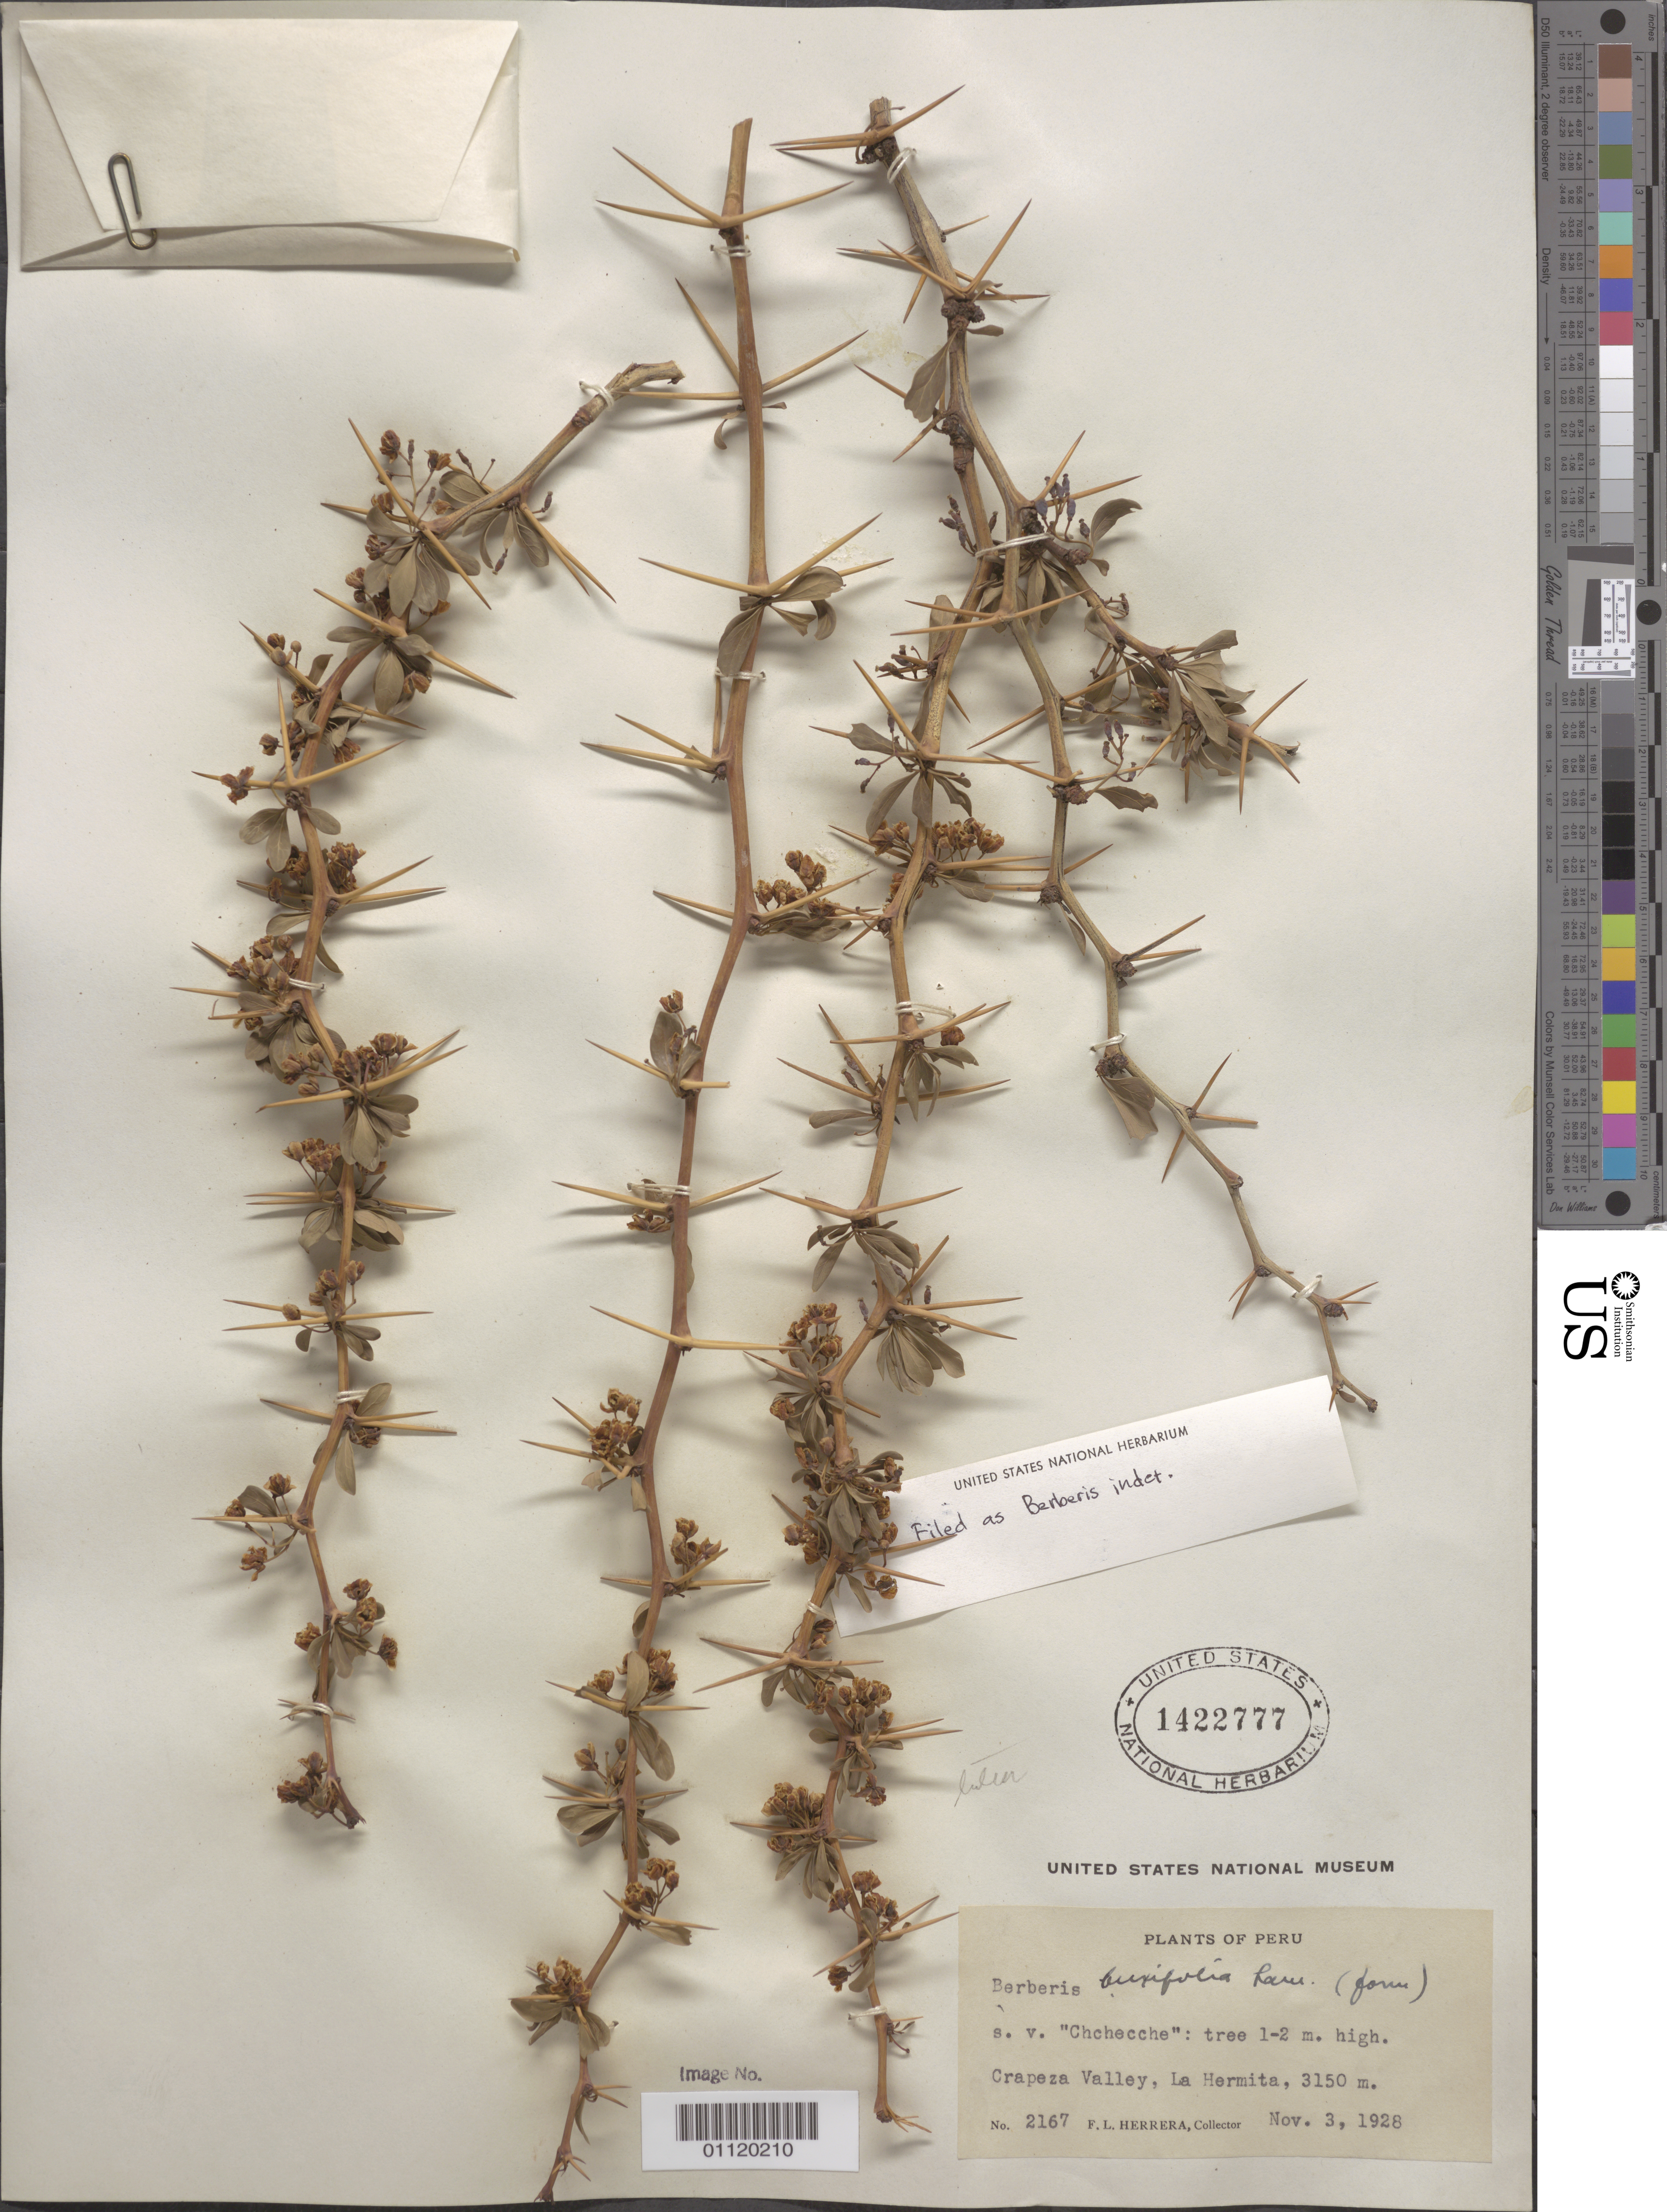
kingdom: Plantae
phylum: Tracheophyta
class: Magnoliopsida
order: Ranunculales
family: Berberidaceae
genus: Berberis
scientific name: Berberis sp.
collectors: F. L. Herrera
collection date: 1928-11-03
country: Peru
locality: Crapeza Valley, La Hermita.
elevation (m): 3150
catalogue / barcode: US 1422777